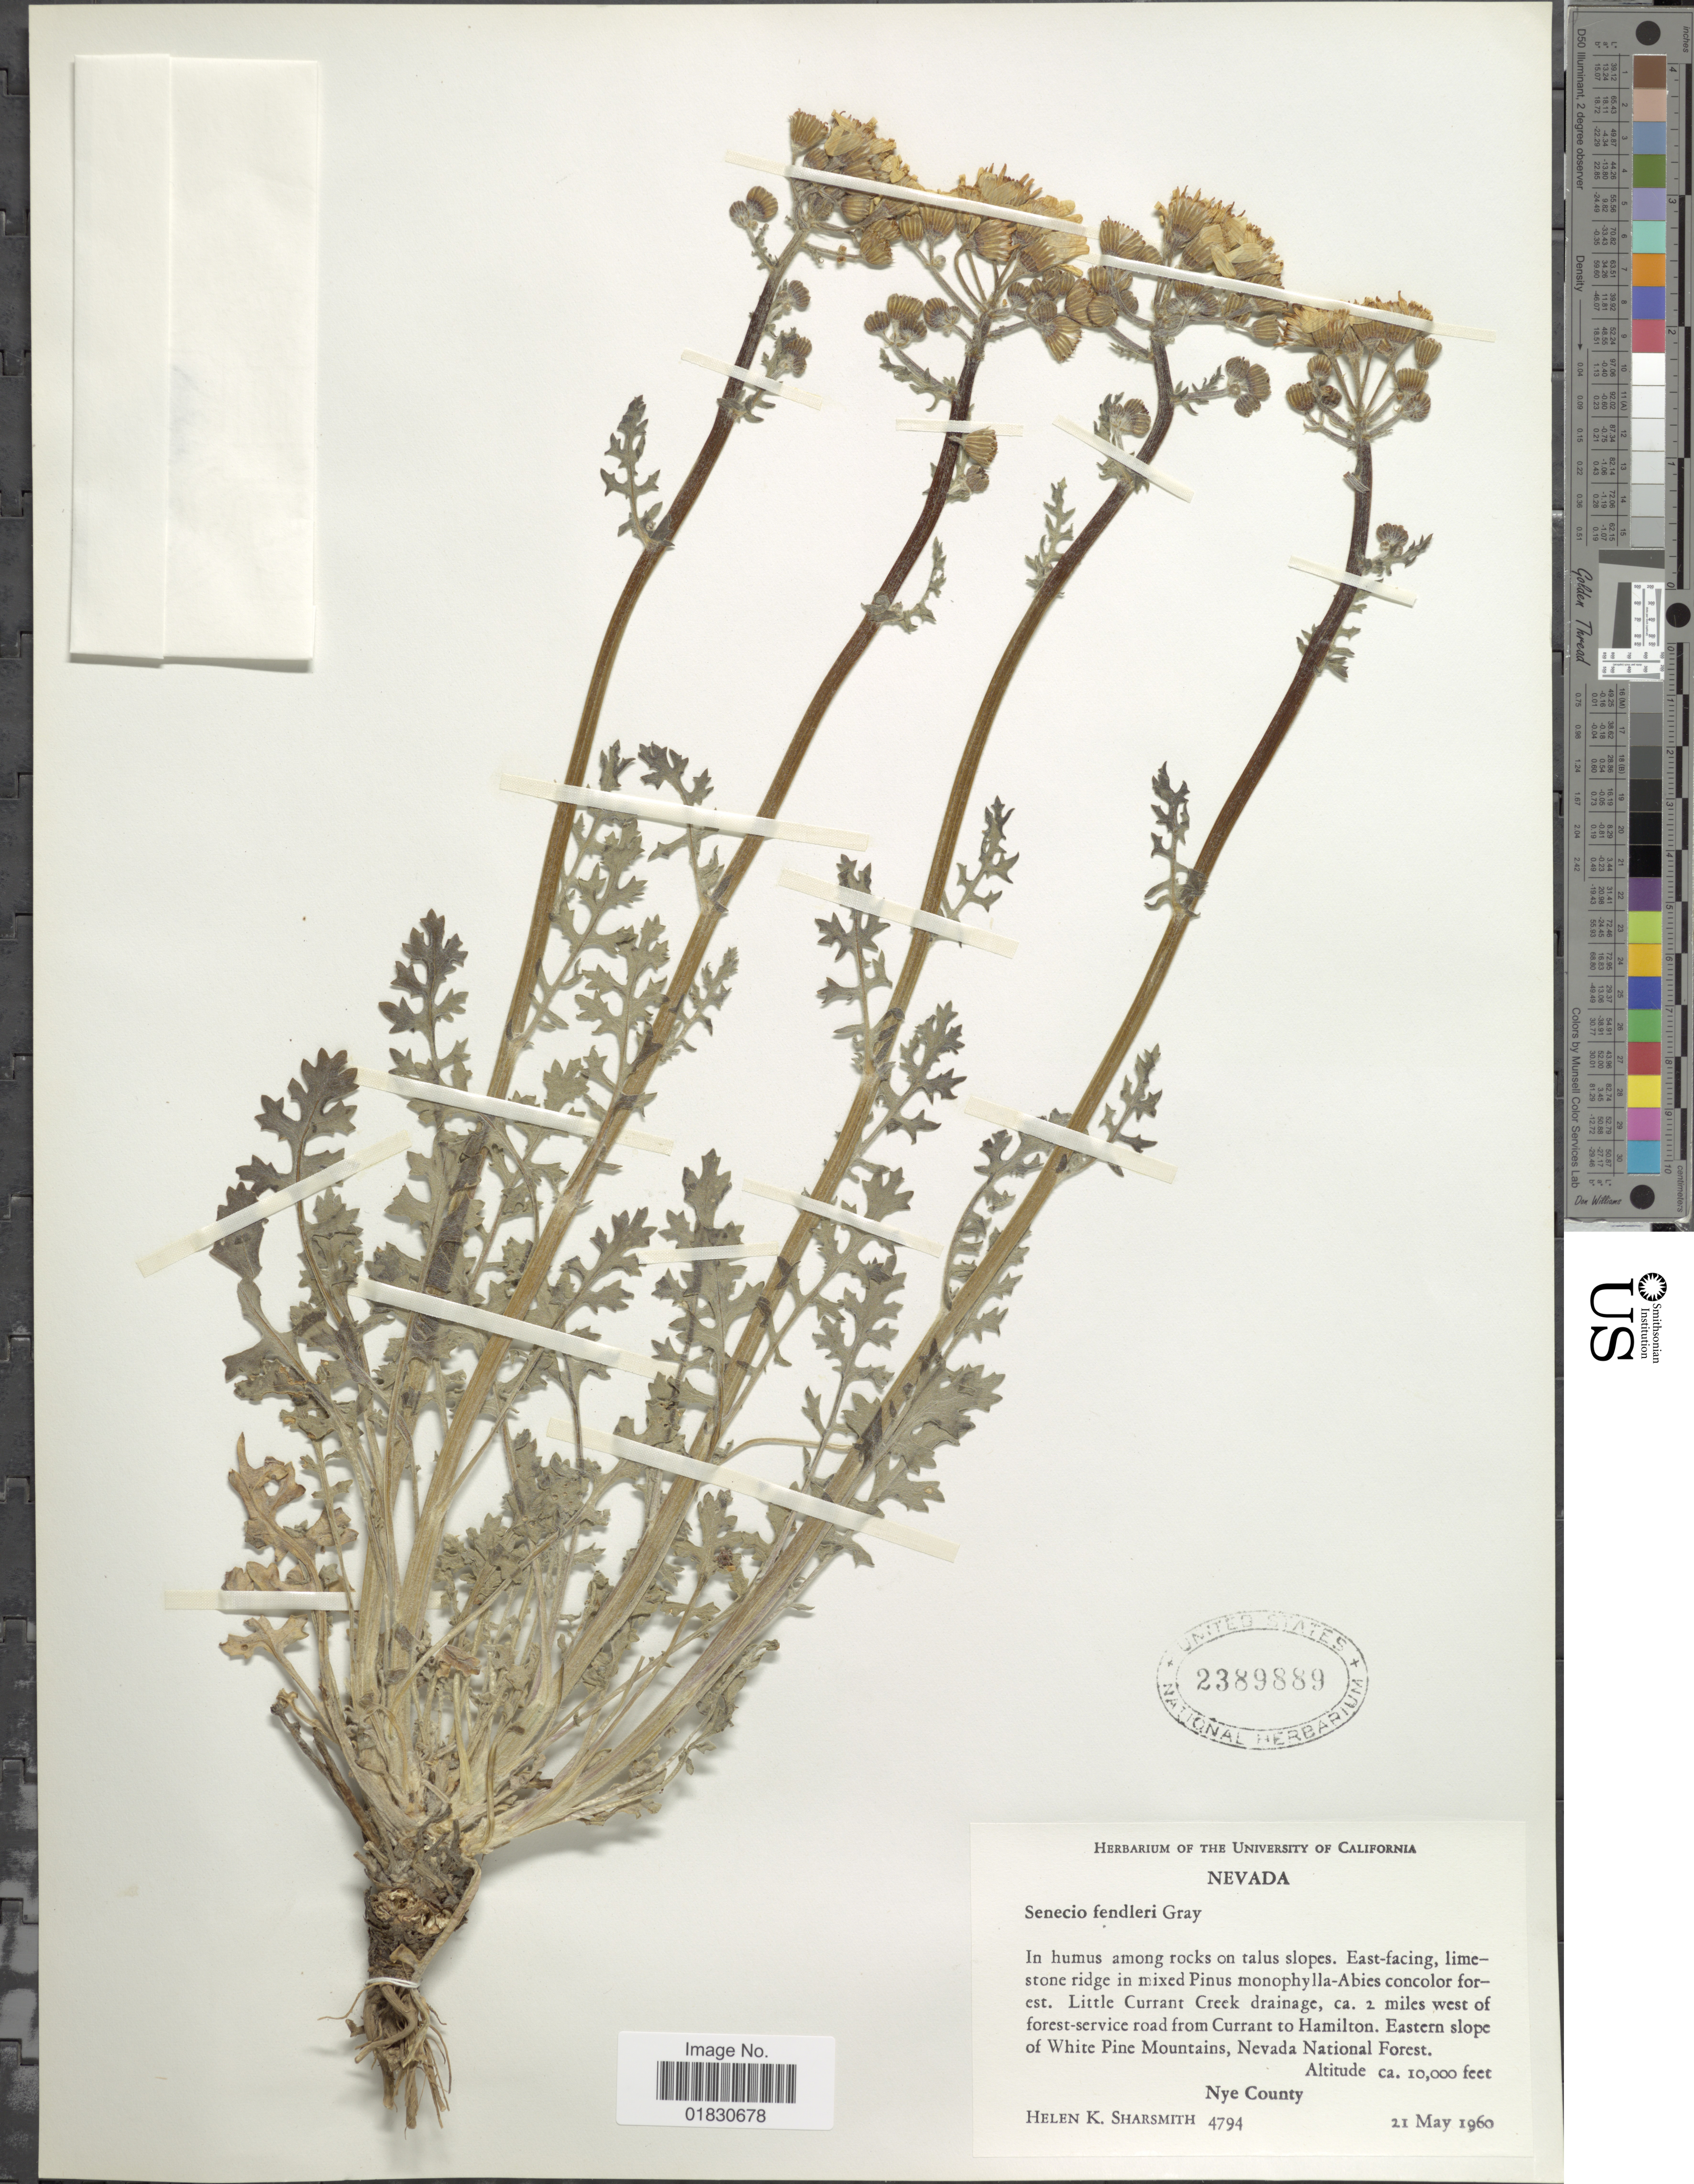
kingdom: Plantae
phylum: Tracheophyta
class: Magnoliopsida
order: Asterales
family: Asteraceae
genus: Packera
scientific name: Packera fendleri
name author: (A. Gray) W.A. Weber & Á. Löve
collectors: H. Sharsmith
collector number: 4794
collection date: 1960-05-21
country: United States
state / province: Nevada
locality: Little Currant Creek drainage, 2 miles west of forest-service road from Currant to Hamilton, Eastern slope of White Pine Mountains, Nevada National Forest, Nye County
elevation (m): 3048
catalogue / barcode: US 2389889